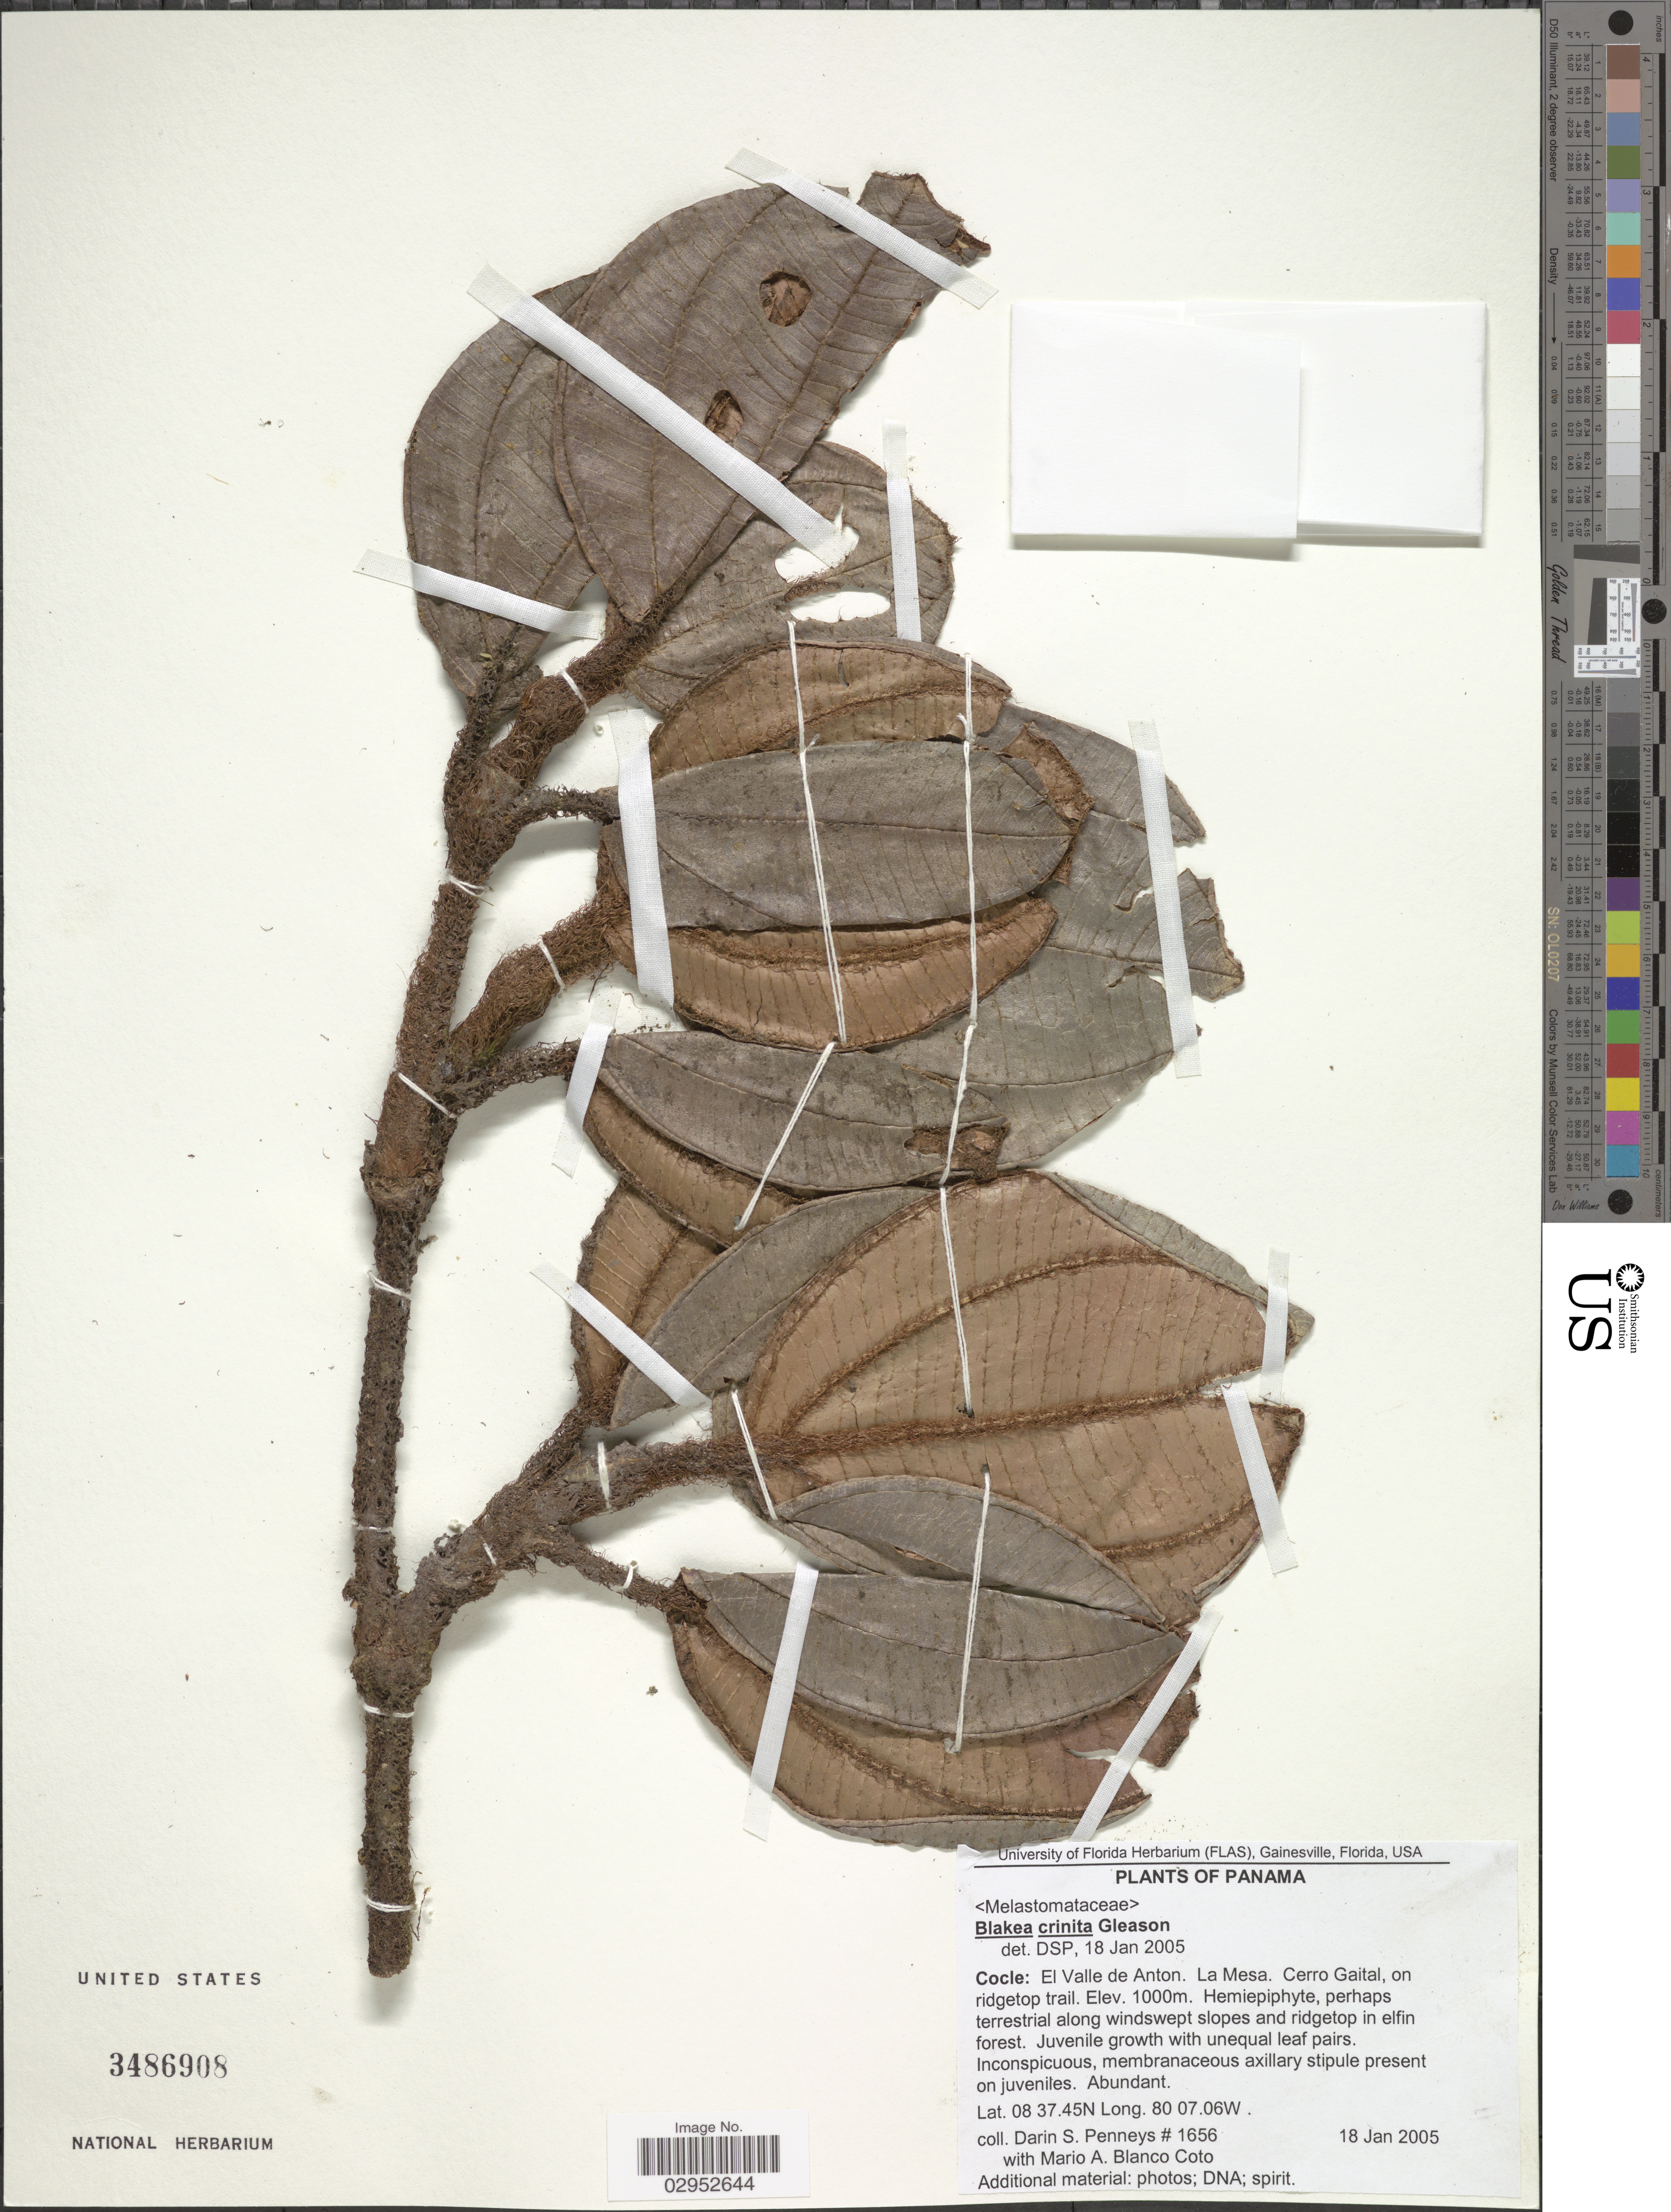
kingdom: Plantae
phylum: Tracheophyta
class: Magnoliopsida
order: Myrtales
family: Melastomataceae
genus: Blakea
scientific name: Blakea crinita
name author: Gleason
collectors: D. S. Penneys & M. Blanco Coto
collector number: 1656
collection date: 2005-01-18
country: Panama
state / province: Coclé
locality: Cocle: El Valle de Anton. La Mesa. Cerro Gaital, on ridgetop trail.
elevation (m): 1000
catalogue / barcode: US 3486908